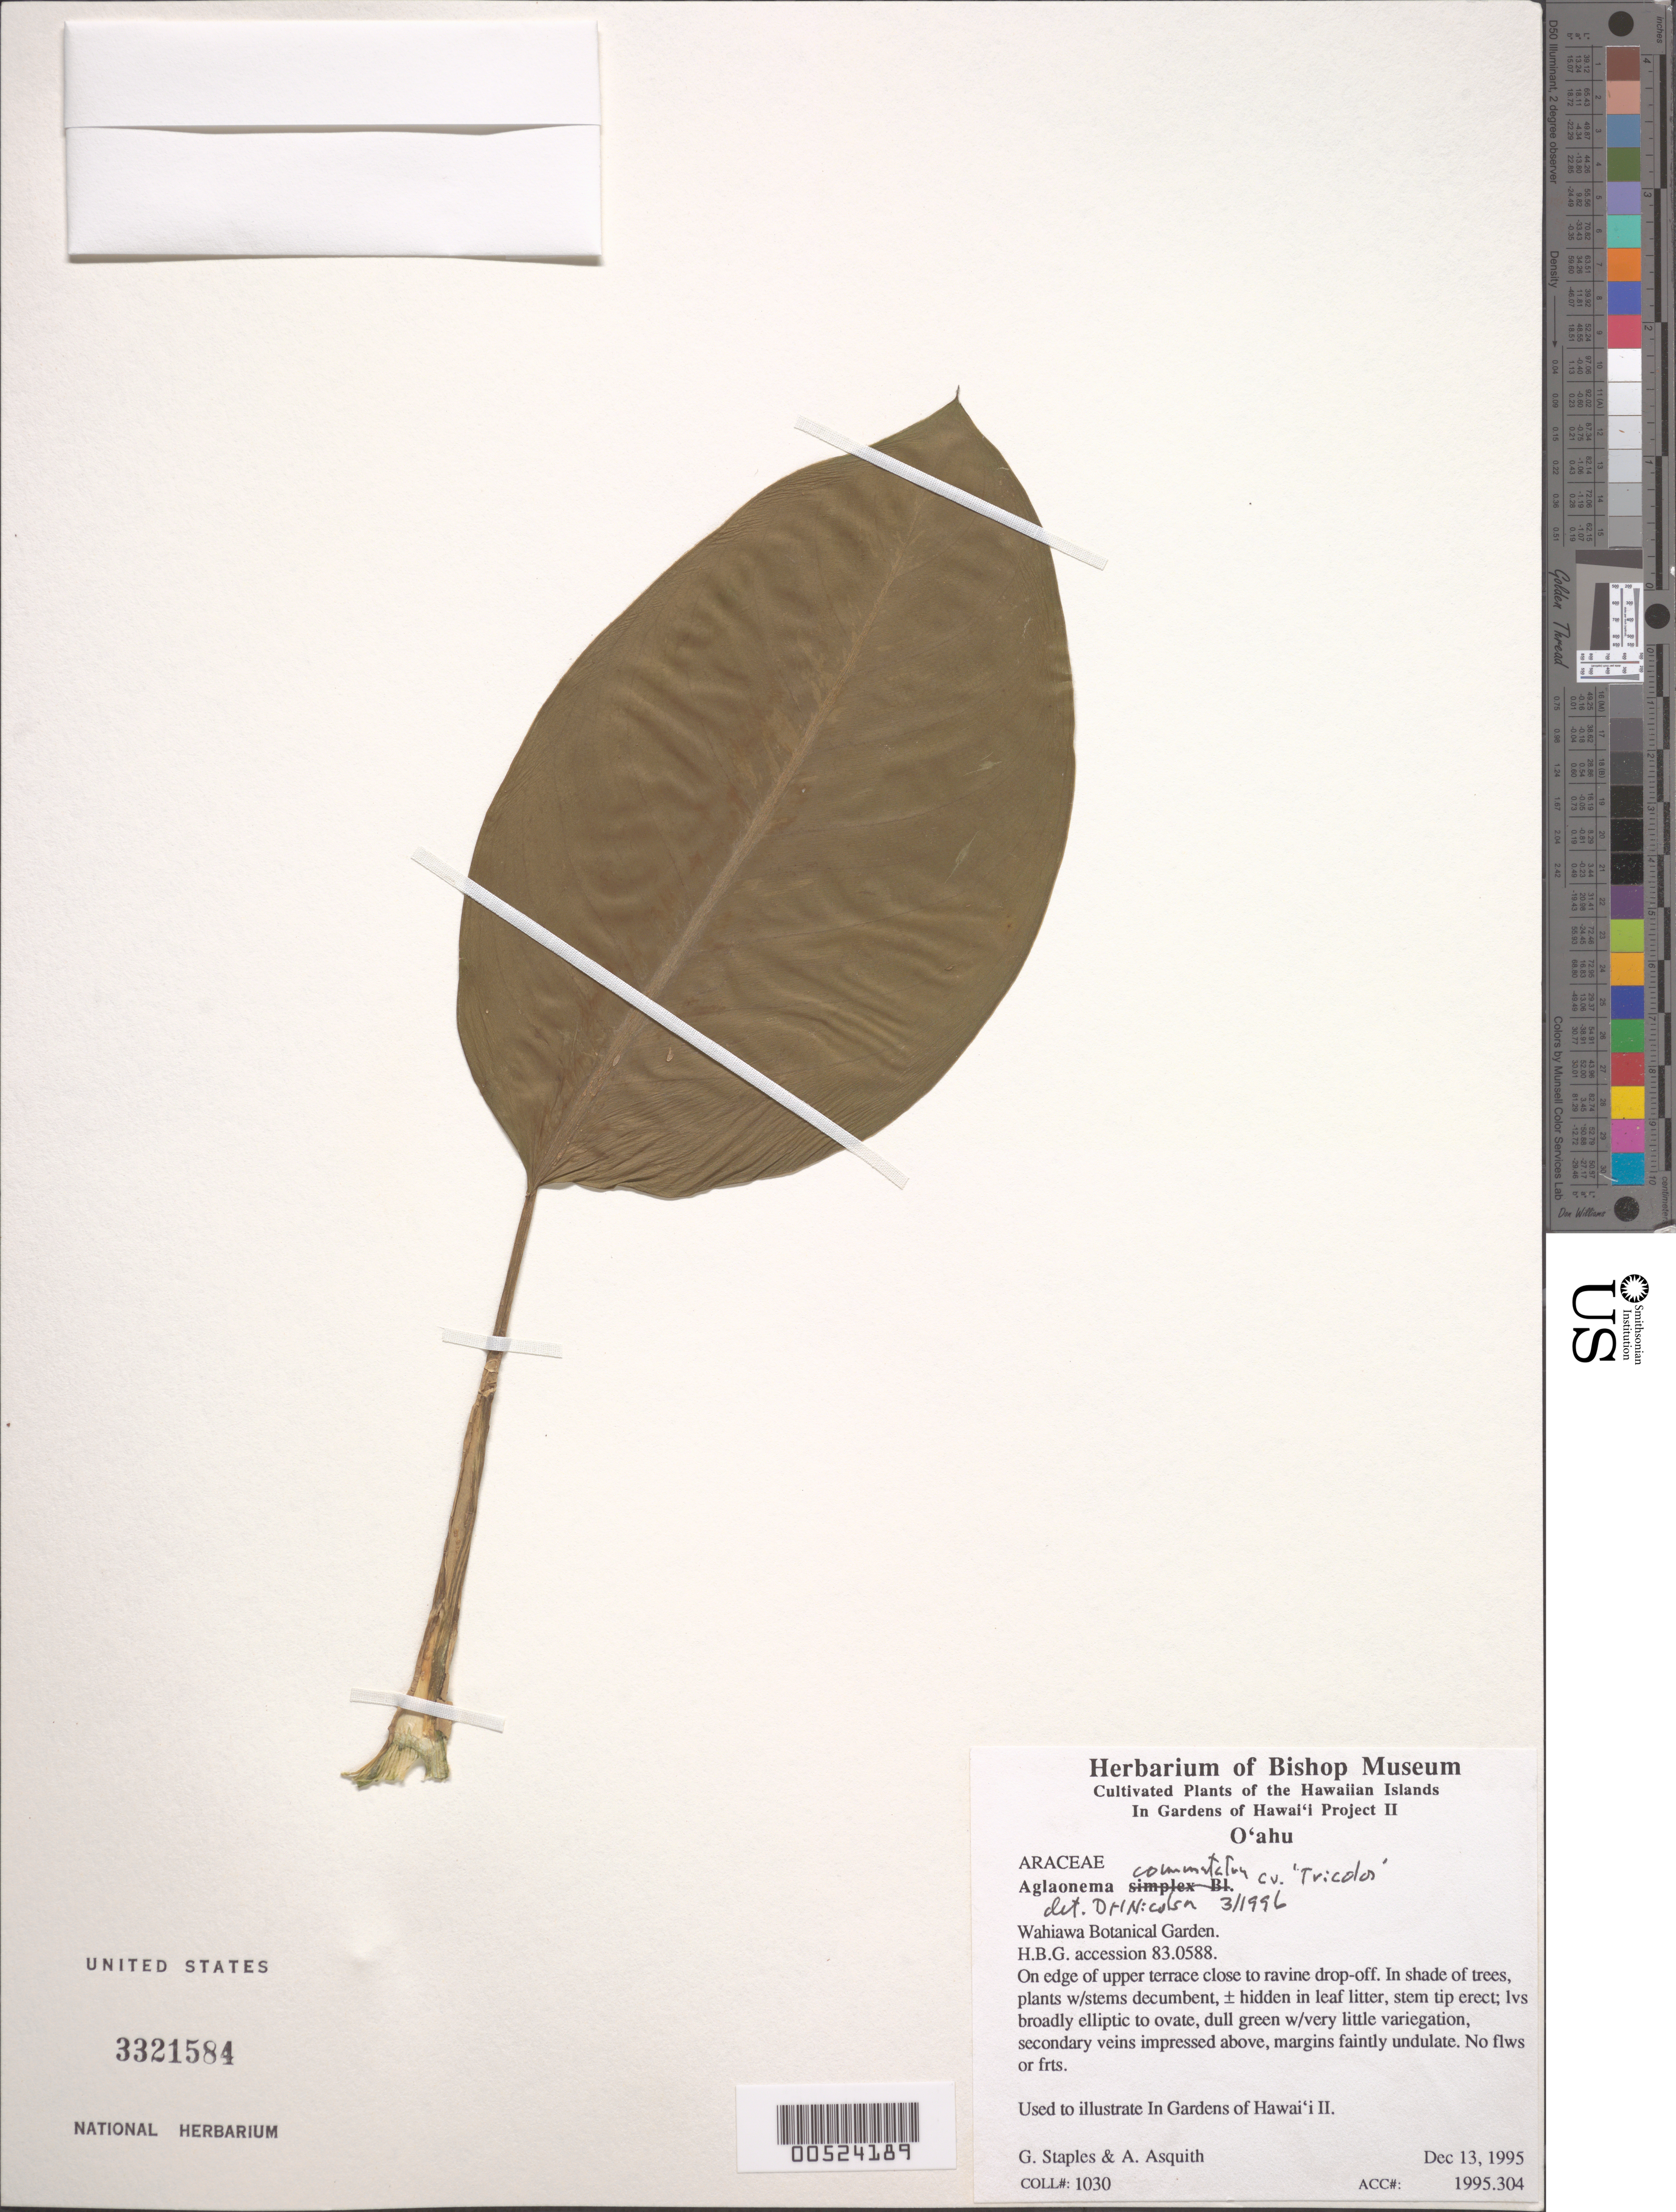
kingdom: Plantae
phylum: Tracheophyta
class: Liliopsida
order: Alismatales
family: Araceae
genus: Aglaonema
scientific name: Aglaonema commutatum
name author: Schott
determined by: Nicolson, Dan H.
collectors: G. Staples & A. Asquith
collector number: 1030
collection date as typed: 13 Dec 1995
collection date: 1995-12-13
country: United States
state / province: Hawaii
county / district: Honolulu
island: Oahu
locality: Wahiawa Botanical Garden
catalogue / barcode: US 3321584